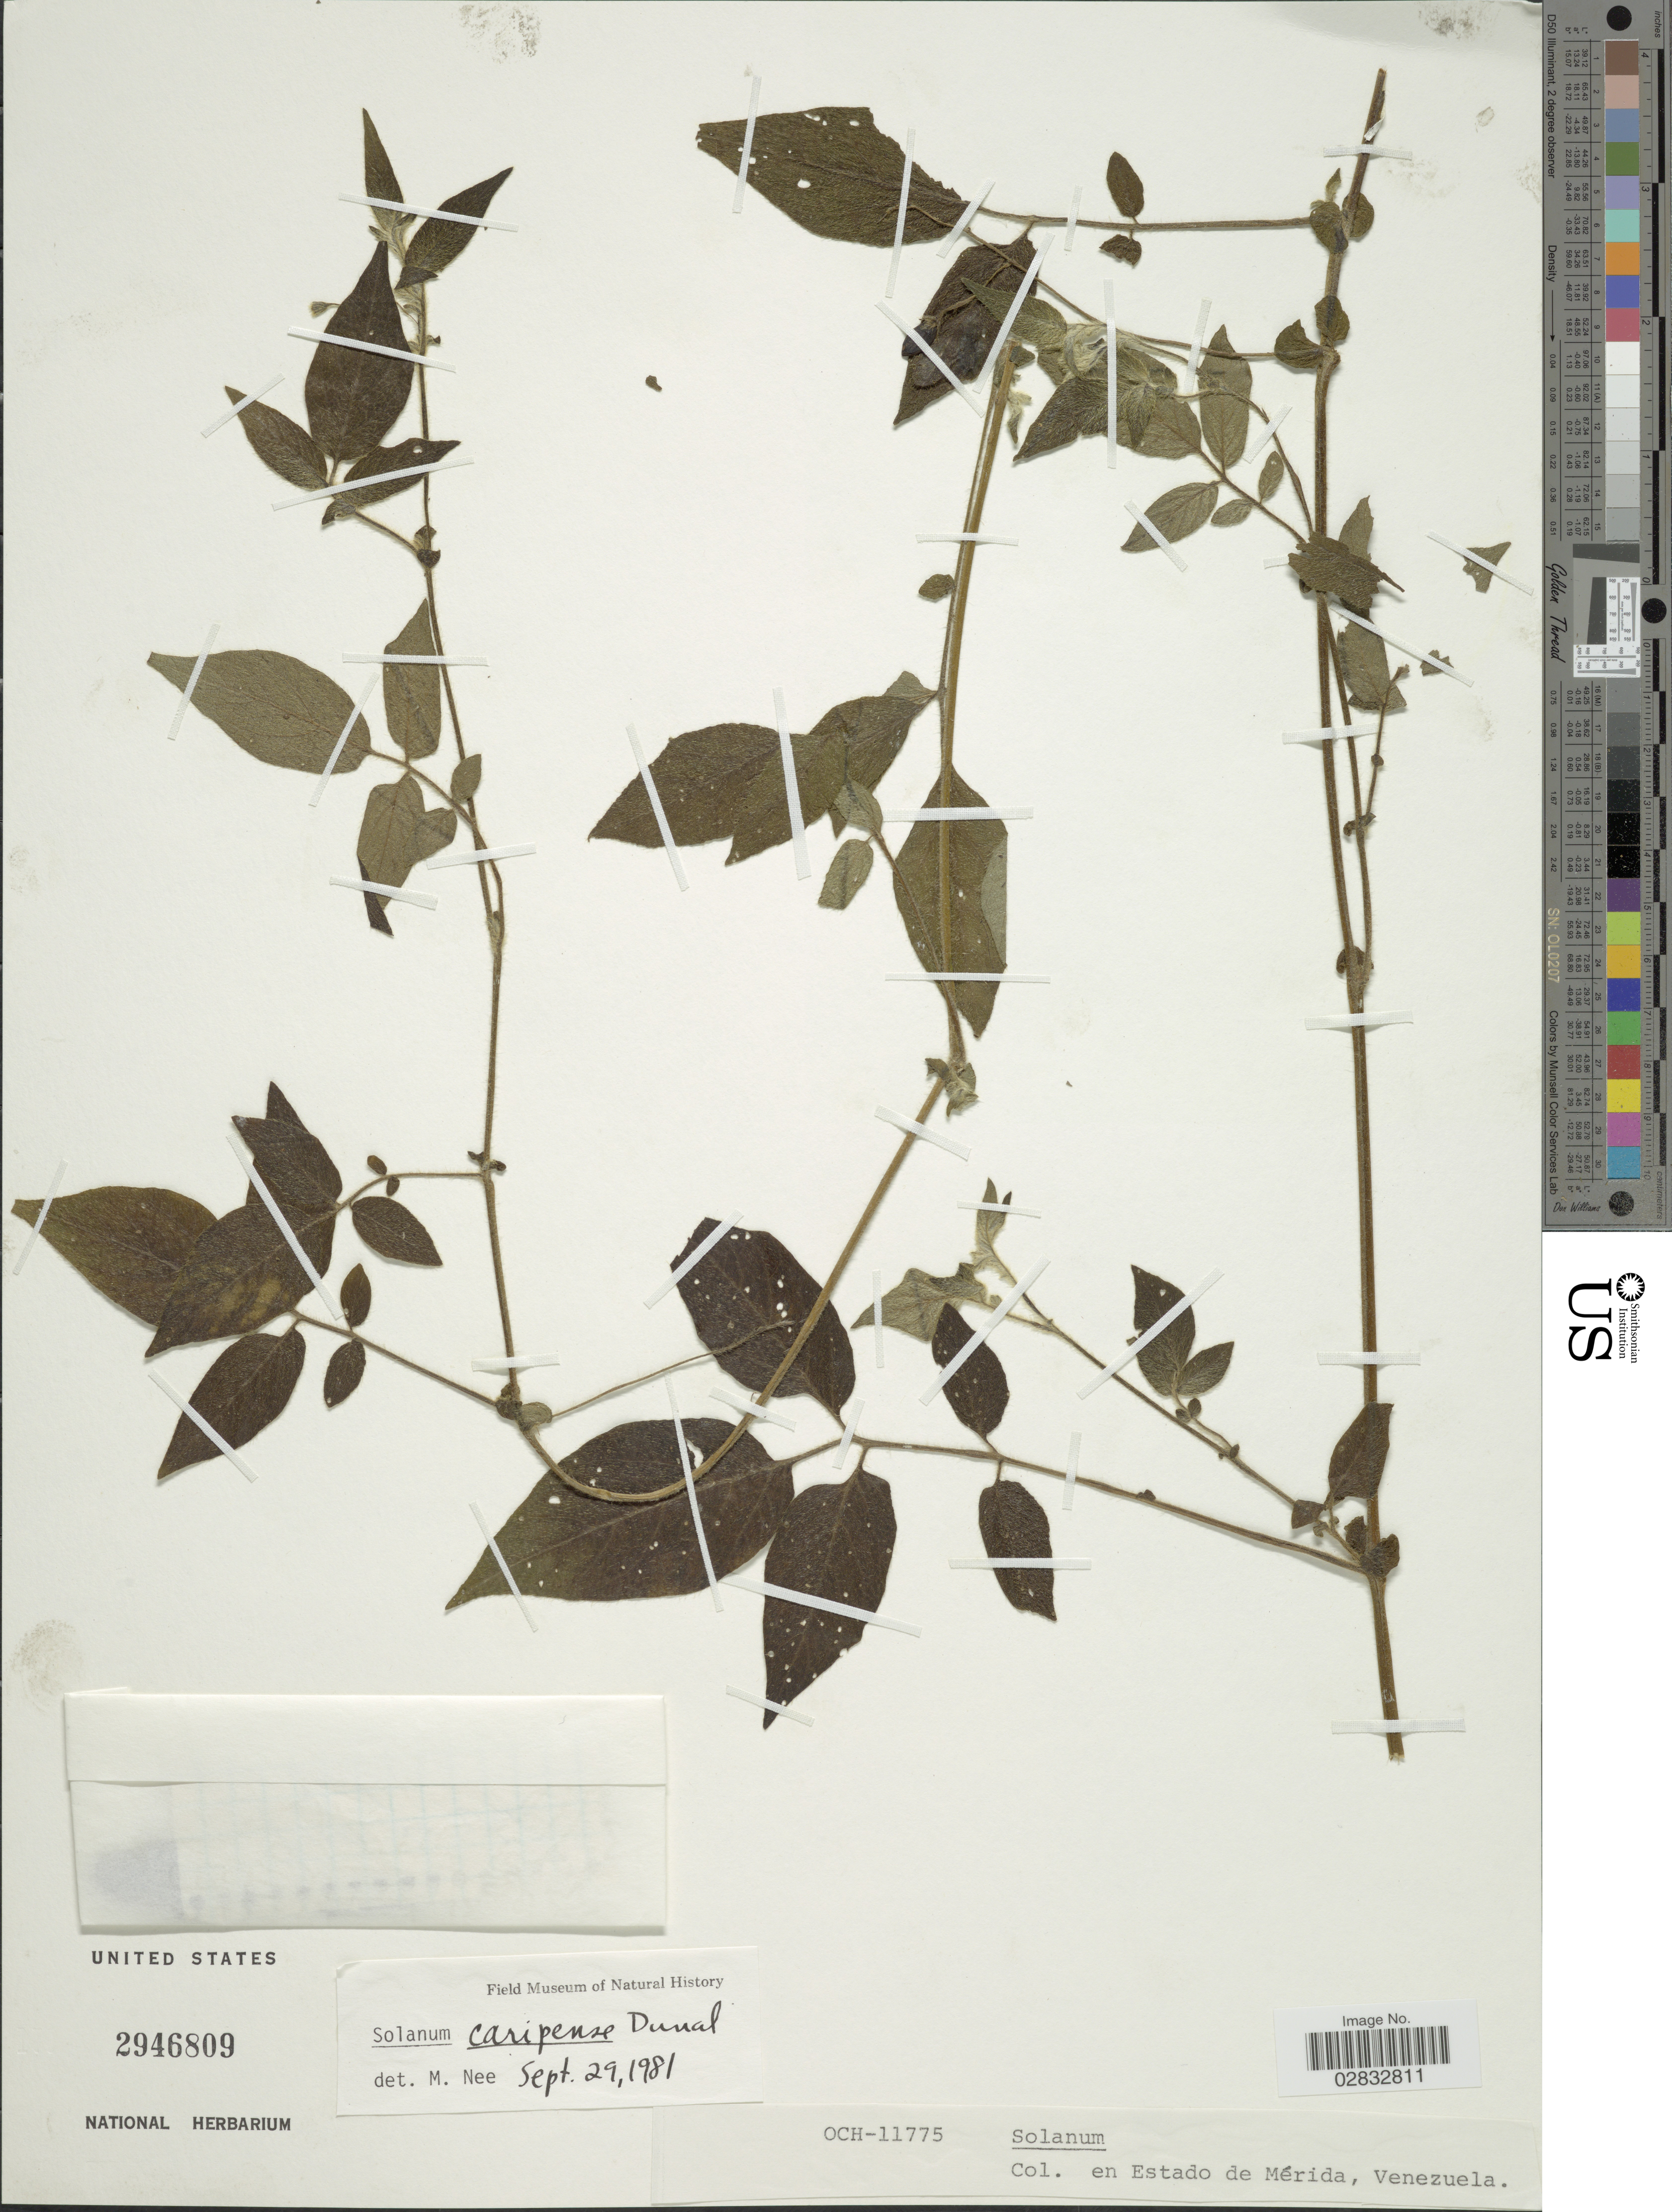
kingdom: Plantae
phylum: Tracheophyta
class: Magnoliopsida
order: Solanales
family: Solanaceae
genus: Solanum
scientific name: Solanum caripense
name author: Humb. & Bonpl. ex Dunal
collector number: OCH-11775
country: Venezuela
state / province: Mérida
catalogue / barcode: US 2946809